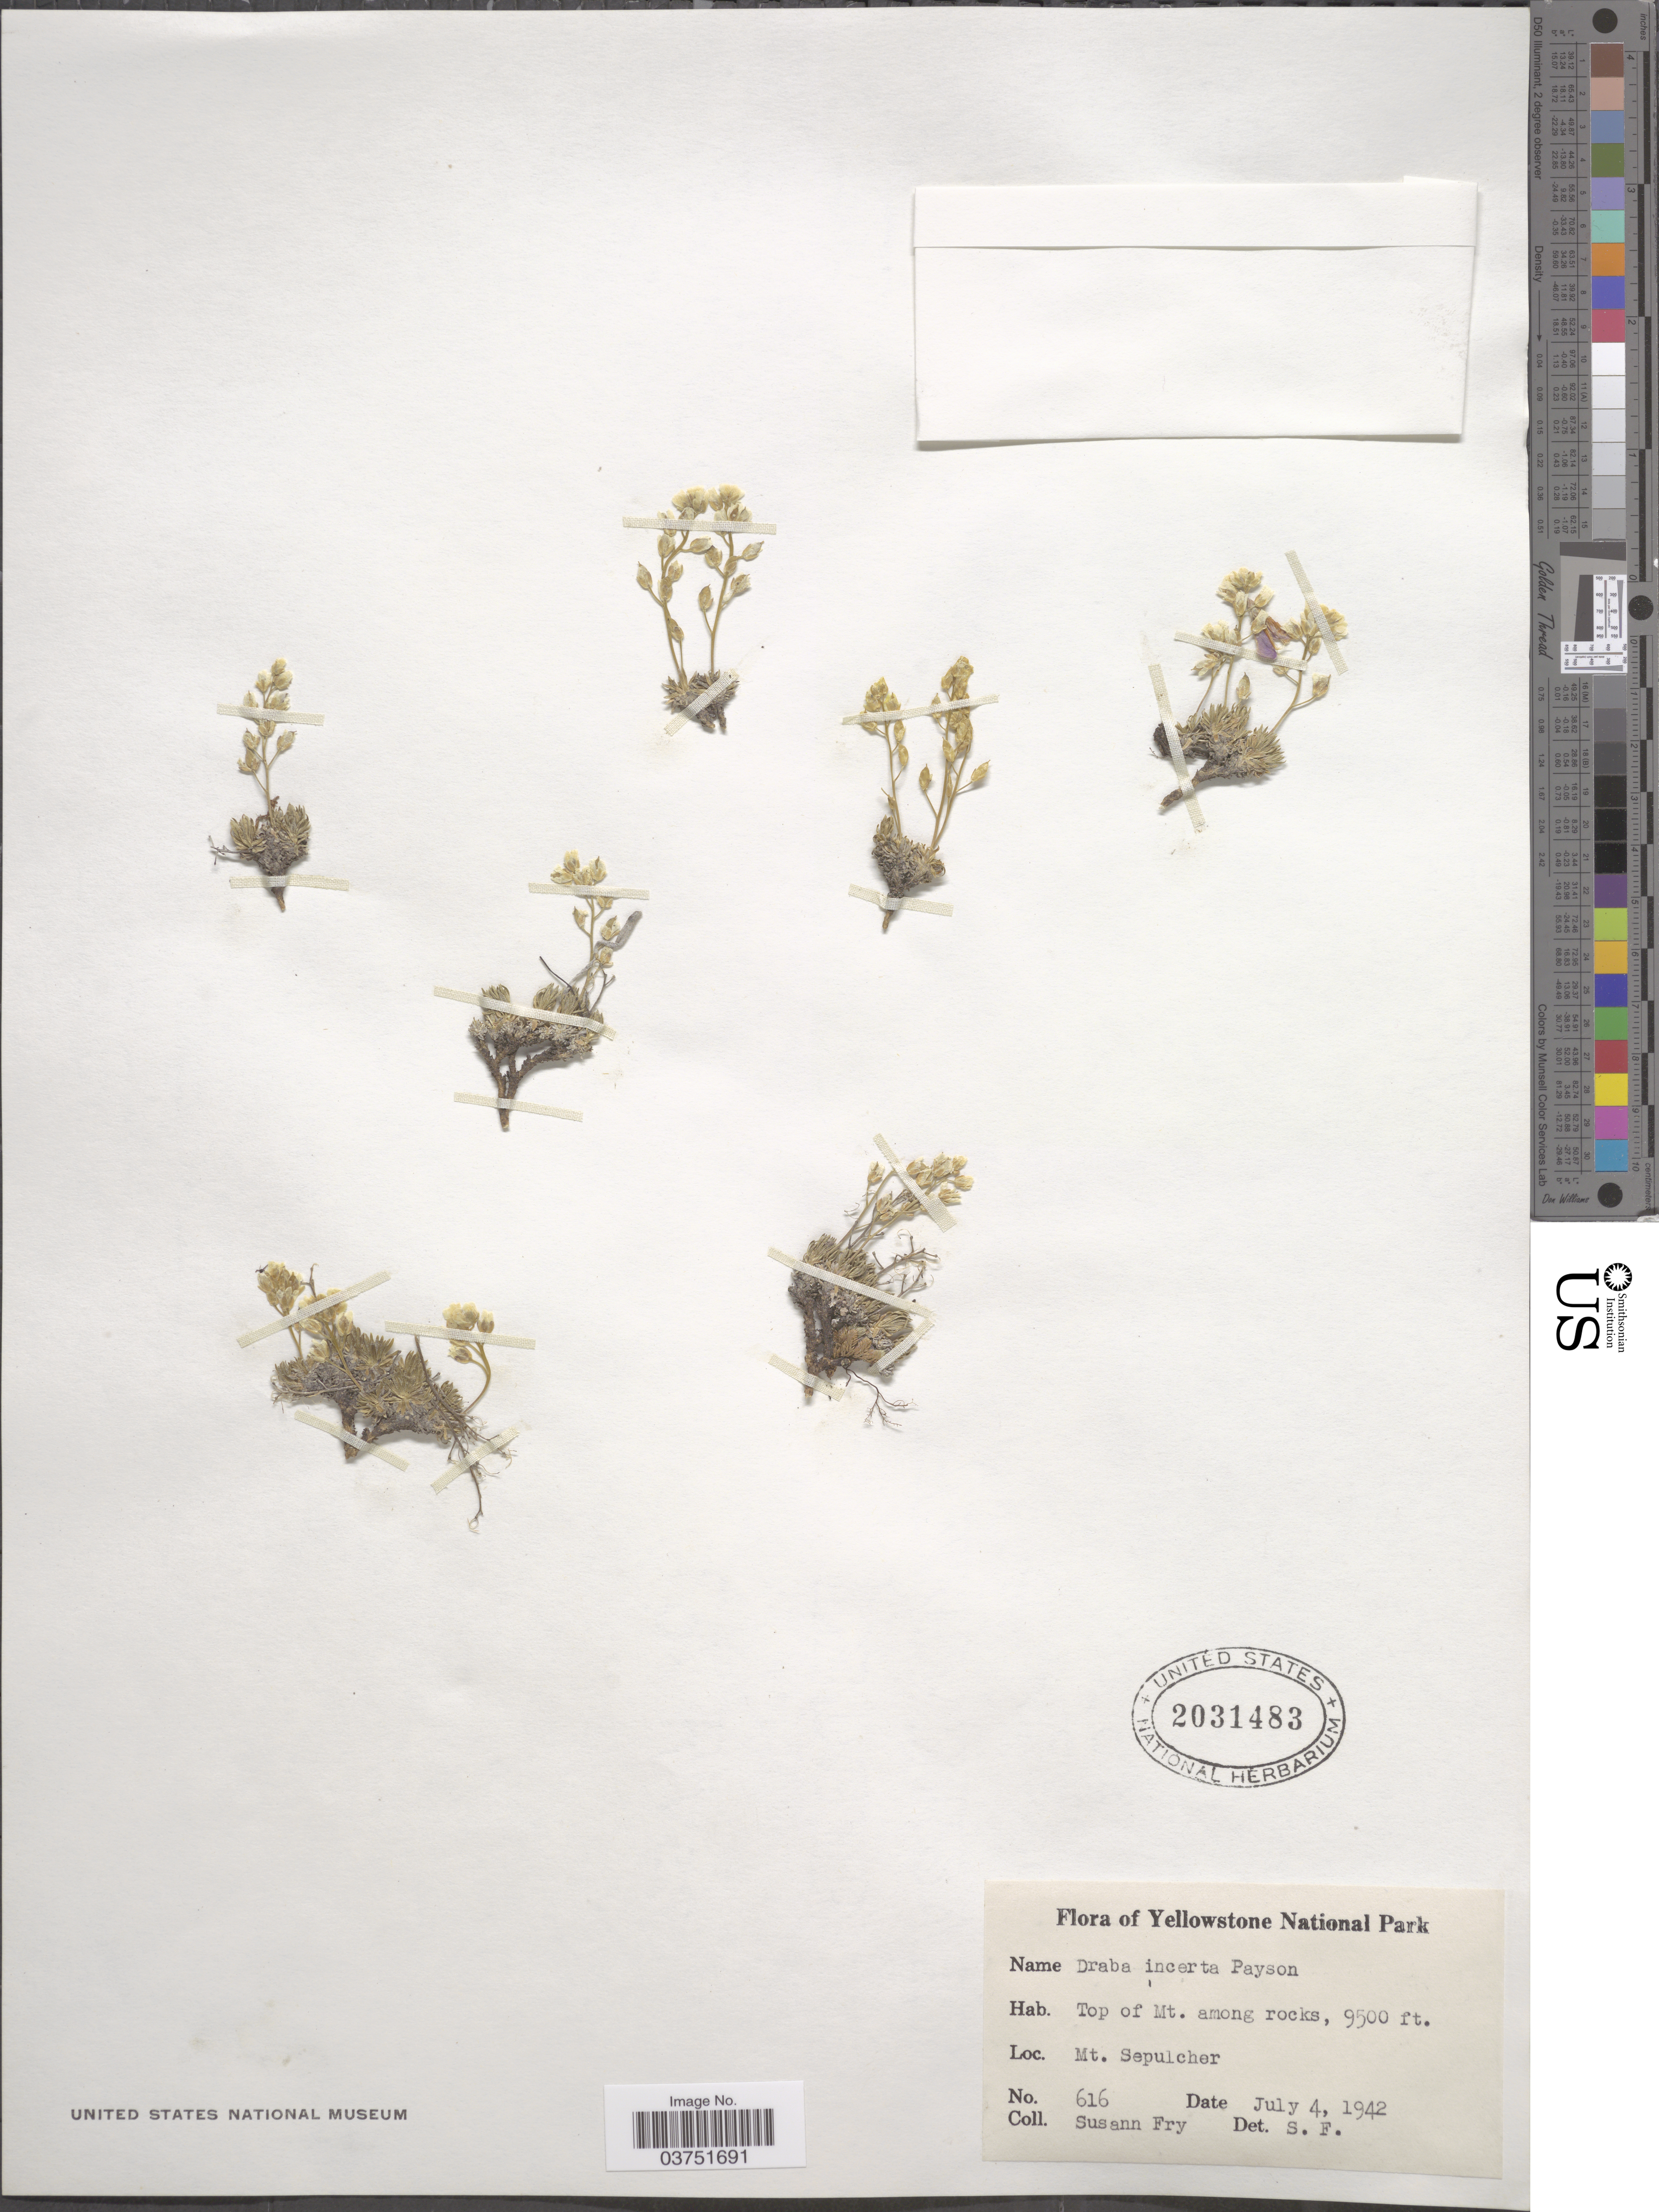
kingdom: Plantae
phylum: Tracheophyta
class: Magnoliopsida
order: Brassicales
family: Brassicaceae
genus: Draba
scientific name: Draba incerta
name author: Payson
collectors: S. Fry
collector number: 616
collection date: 1942-07-04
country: United States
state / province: Wyoming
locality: Yellowstone National Park. Top of Mt. among rocks. Mt. Sepulcher.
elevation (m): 2896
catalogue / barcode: US 2031483